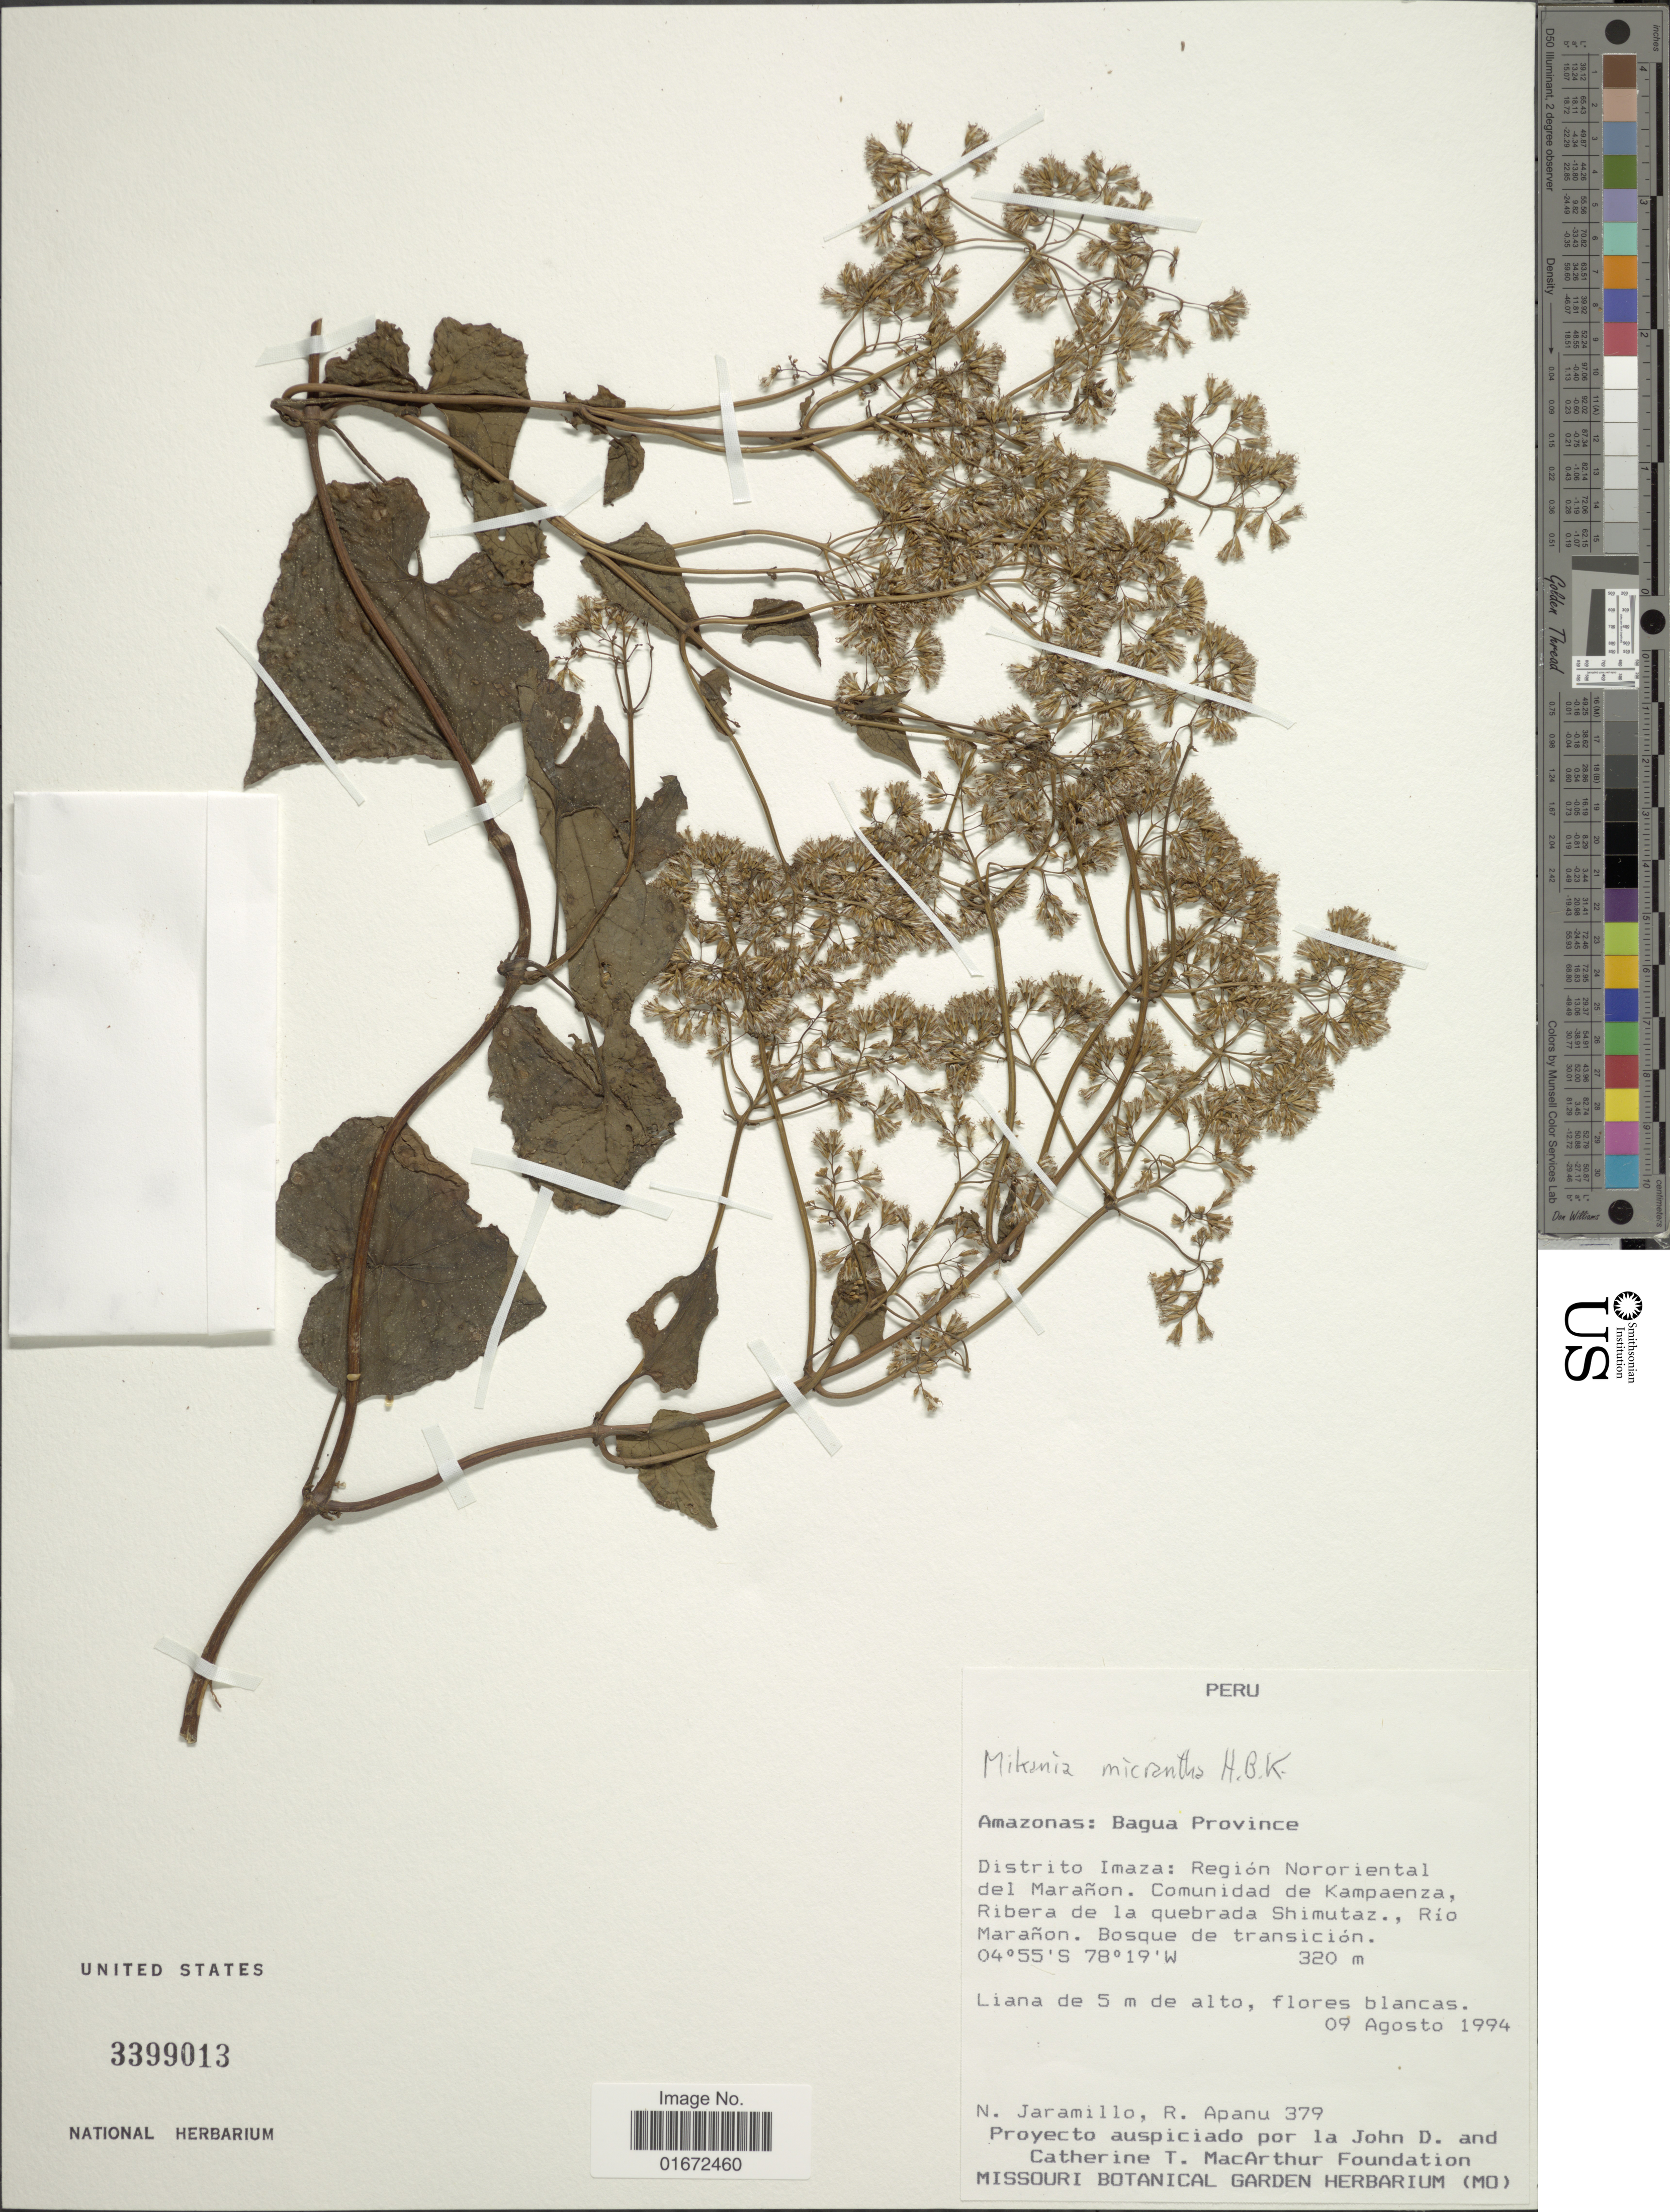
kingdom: Plantae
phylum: Tracheophyta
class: Magnoliopsida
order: Asterales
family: Asteraceae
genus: Mikania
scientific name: Mikania micrantha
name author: Kunth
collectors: N. Jaramillo & R. Apanu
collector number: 379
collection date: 1994-08-09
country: Peru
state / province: Amazonas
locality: Amazonas: Bagua Province. Distrito Imaza: Región Nororiental del Marañon. Comunidad de Kampaenza, Ribera de la quebrda Shimutaz., Río Maranón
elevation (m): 320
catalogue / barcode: US 3399013